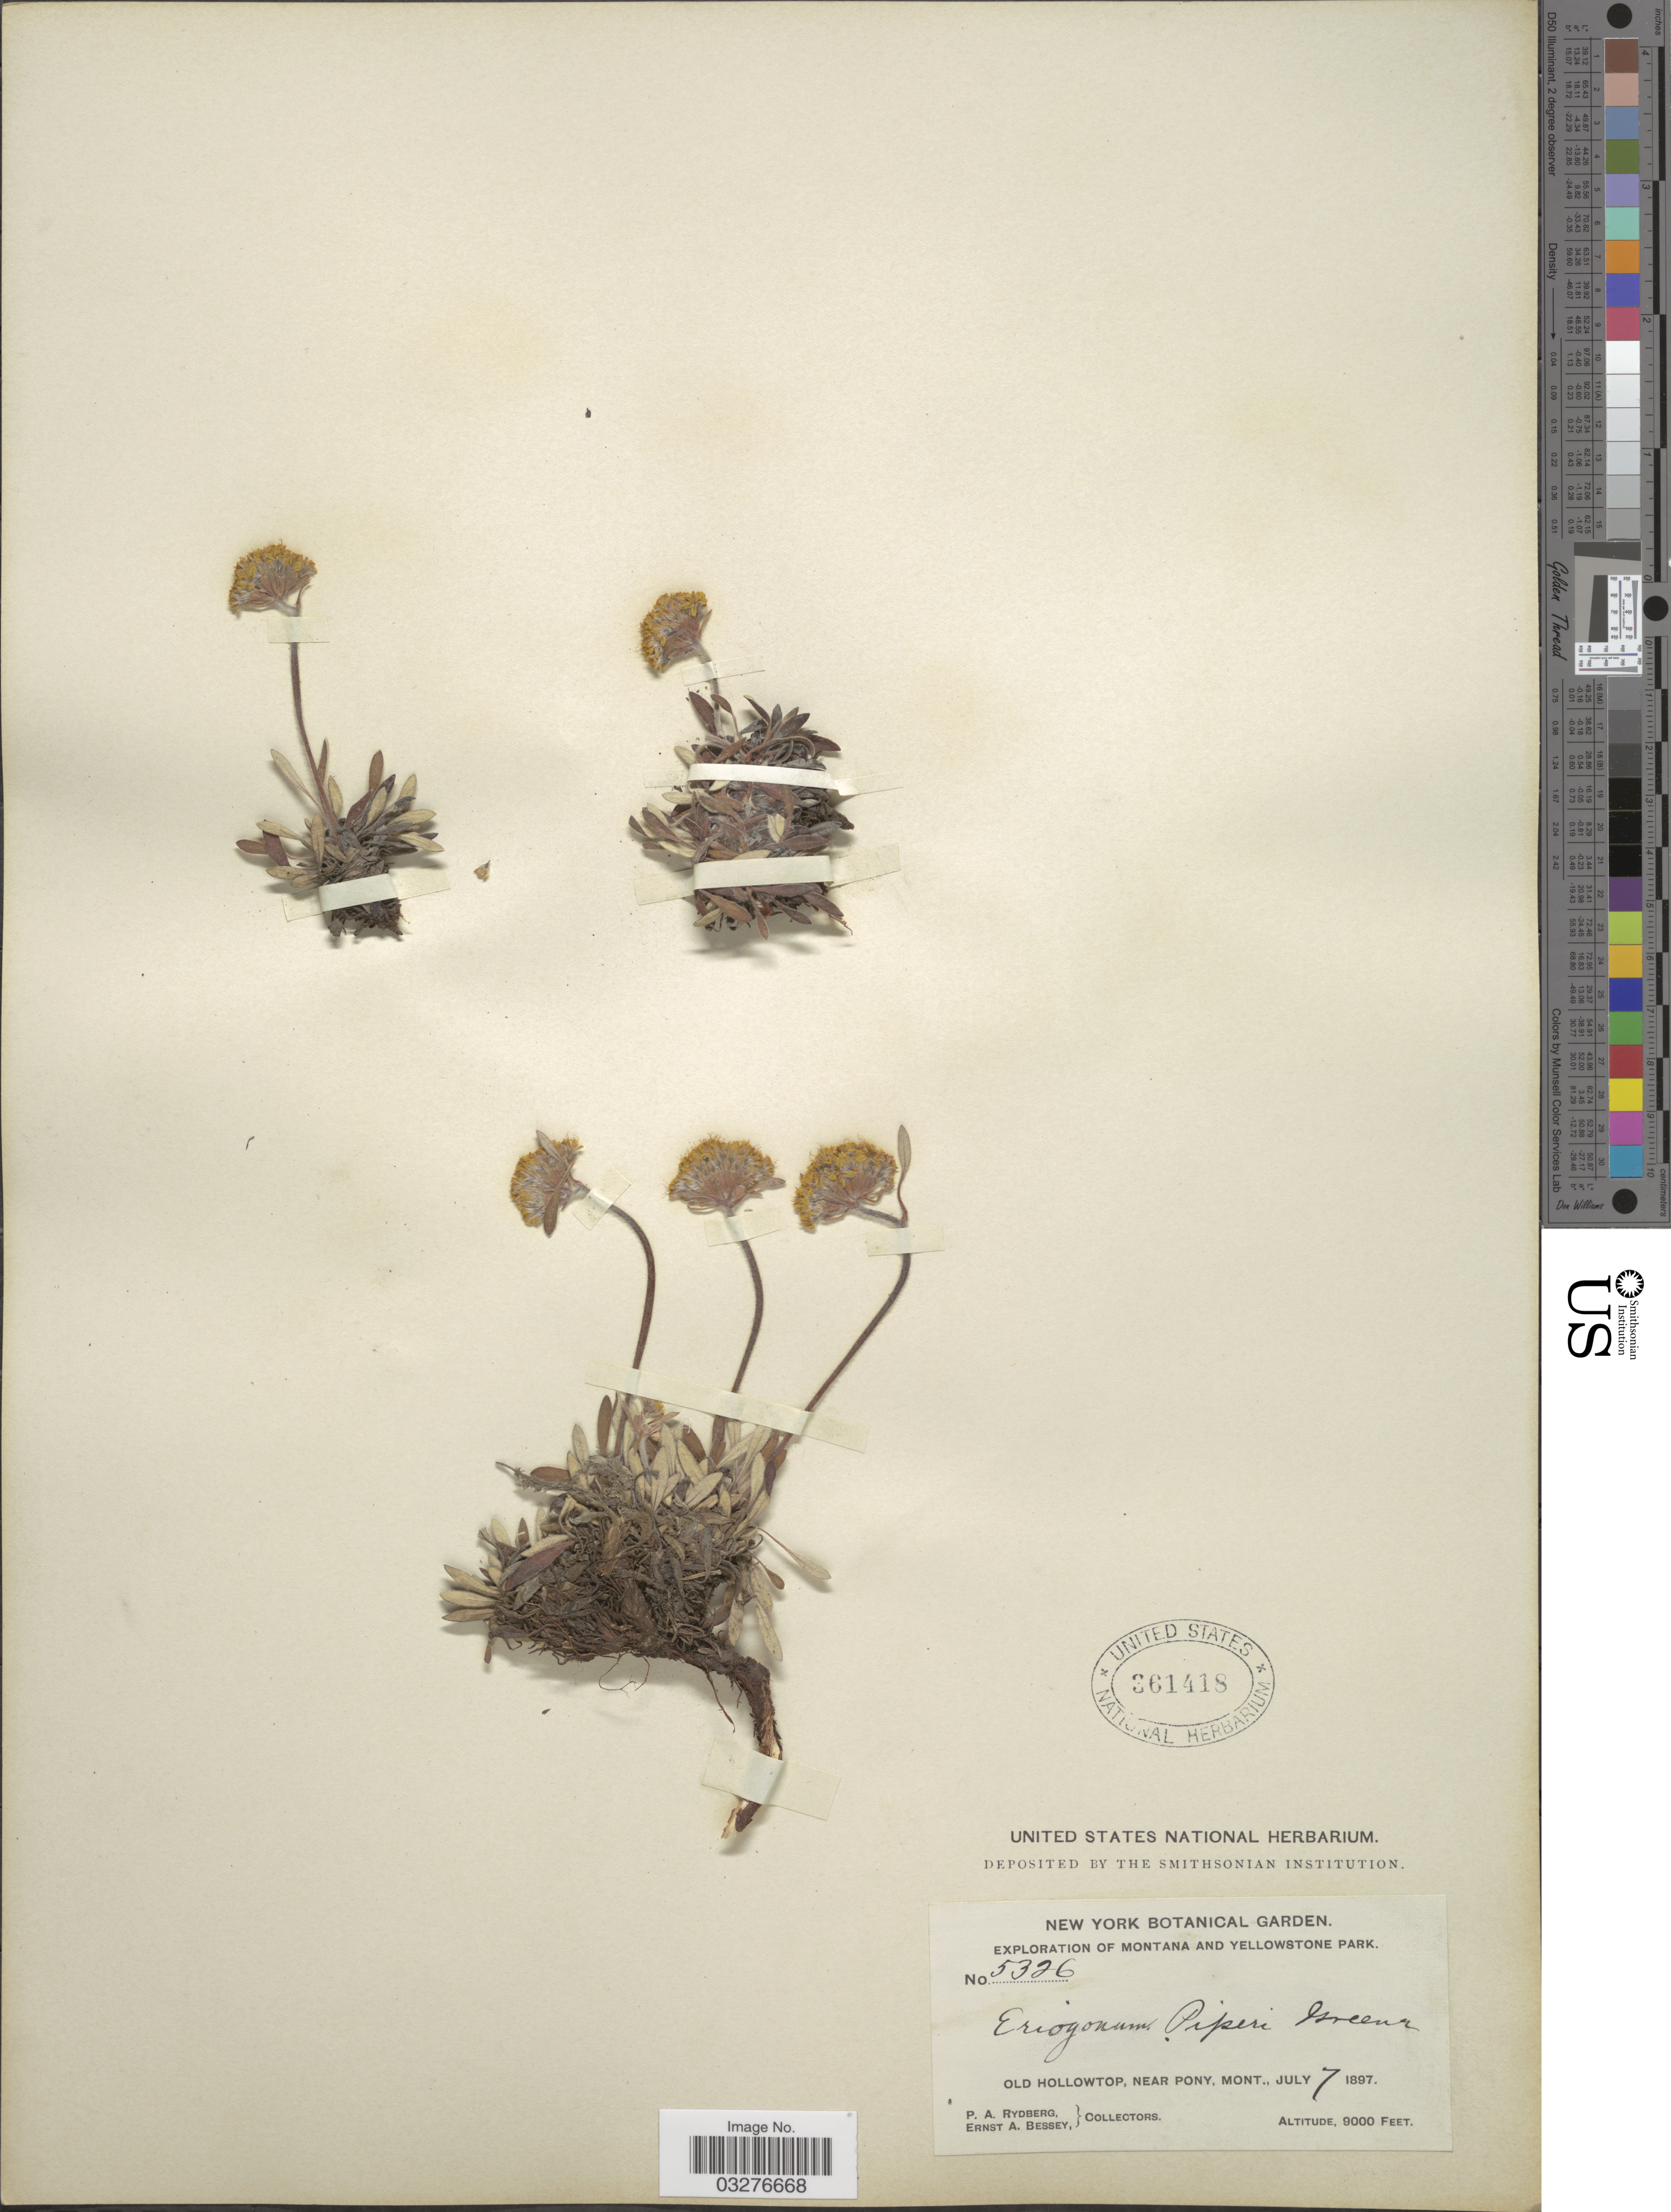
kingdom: Plantae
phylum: Tracheophyta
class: Magnoliopsida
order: Caryophyllales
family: Polygonaceae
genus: Eriogonum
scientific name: Eriogonum flavum var. polyphyllum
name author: (Small) M.E. Jones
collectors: P. A. Rydberg & E. A. Bessey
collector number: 5326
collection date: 1897-07-07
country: United States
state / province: Montana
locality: Yellowstone Park, Old Hollowtop, near Pony.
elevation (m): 2743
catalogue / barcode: US 361418